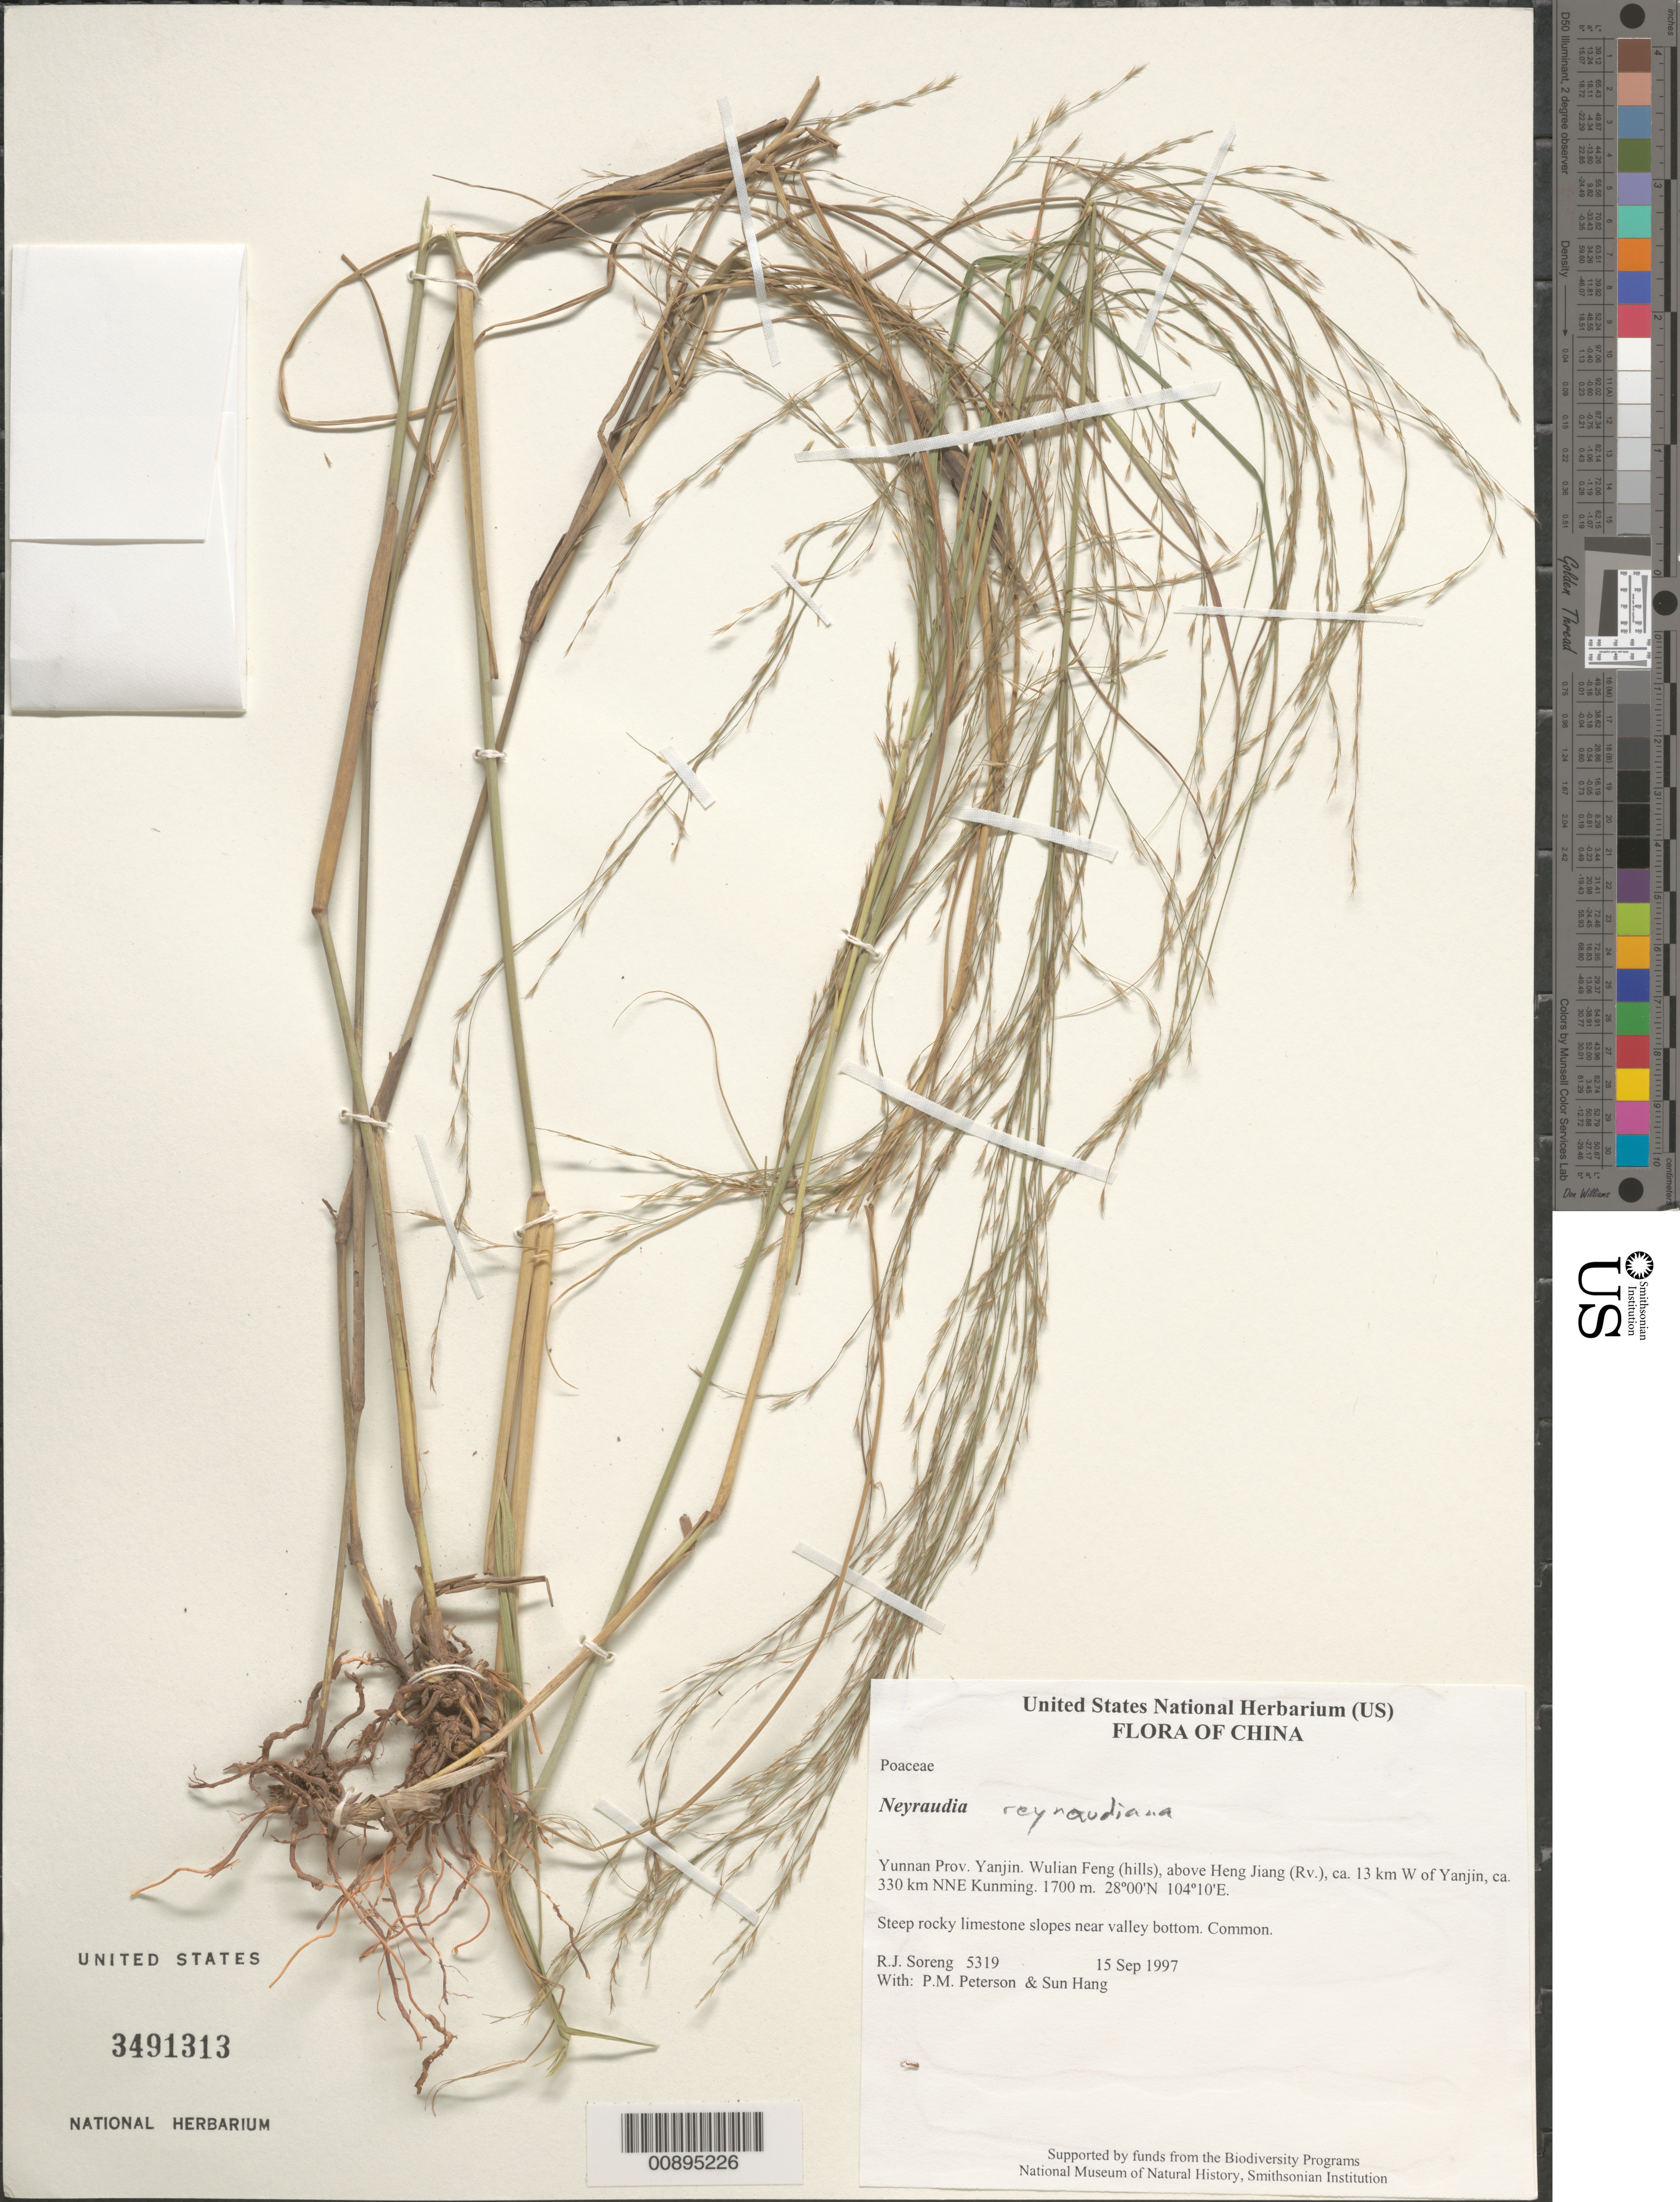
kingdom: Plantae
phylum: Tracheophyta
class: Liliopsida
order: Poales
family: Poaceae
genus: Neyraudia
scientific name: Neyraudia reynaudiana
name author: (Kunth) Keng ex Hitchc.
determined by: Peterson, Paul M., (BOT), Smithsonian Institution - National Museum of Natural History (UNITED STATES)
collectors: R. J. Soreng, P. M. Peterson & Sun Hang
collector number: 5319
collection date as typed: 15 Sep 1997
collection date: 1997-09-15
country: China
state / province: Yunnan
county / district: Yanjin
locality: Wulian Feng (hills), above Heng Jiang (Rv.), ca. 13 km W of Yanjin, ca. 330 km NNE Kunming.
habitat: Steep rocky limestone slopes near valley bottom. Common.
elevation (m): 1700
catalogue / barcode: US 3491313